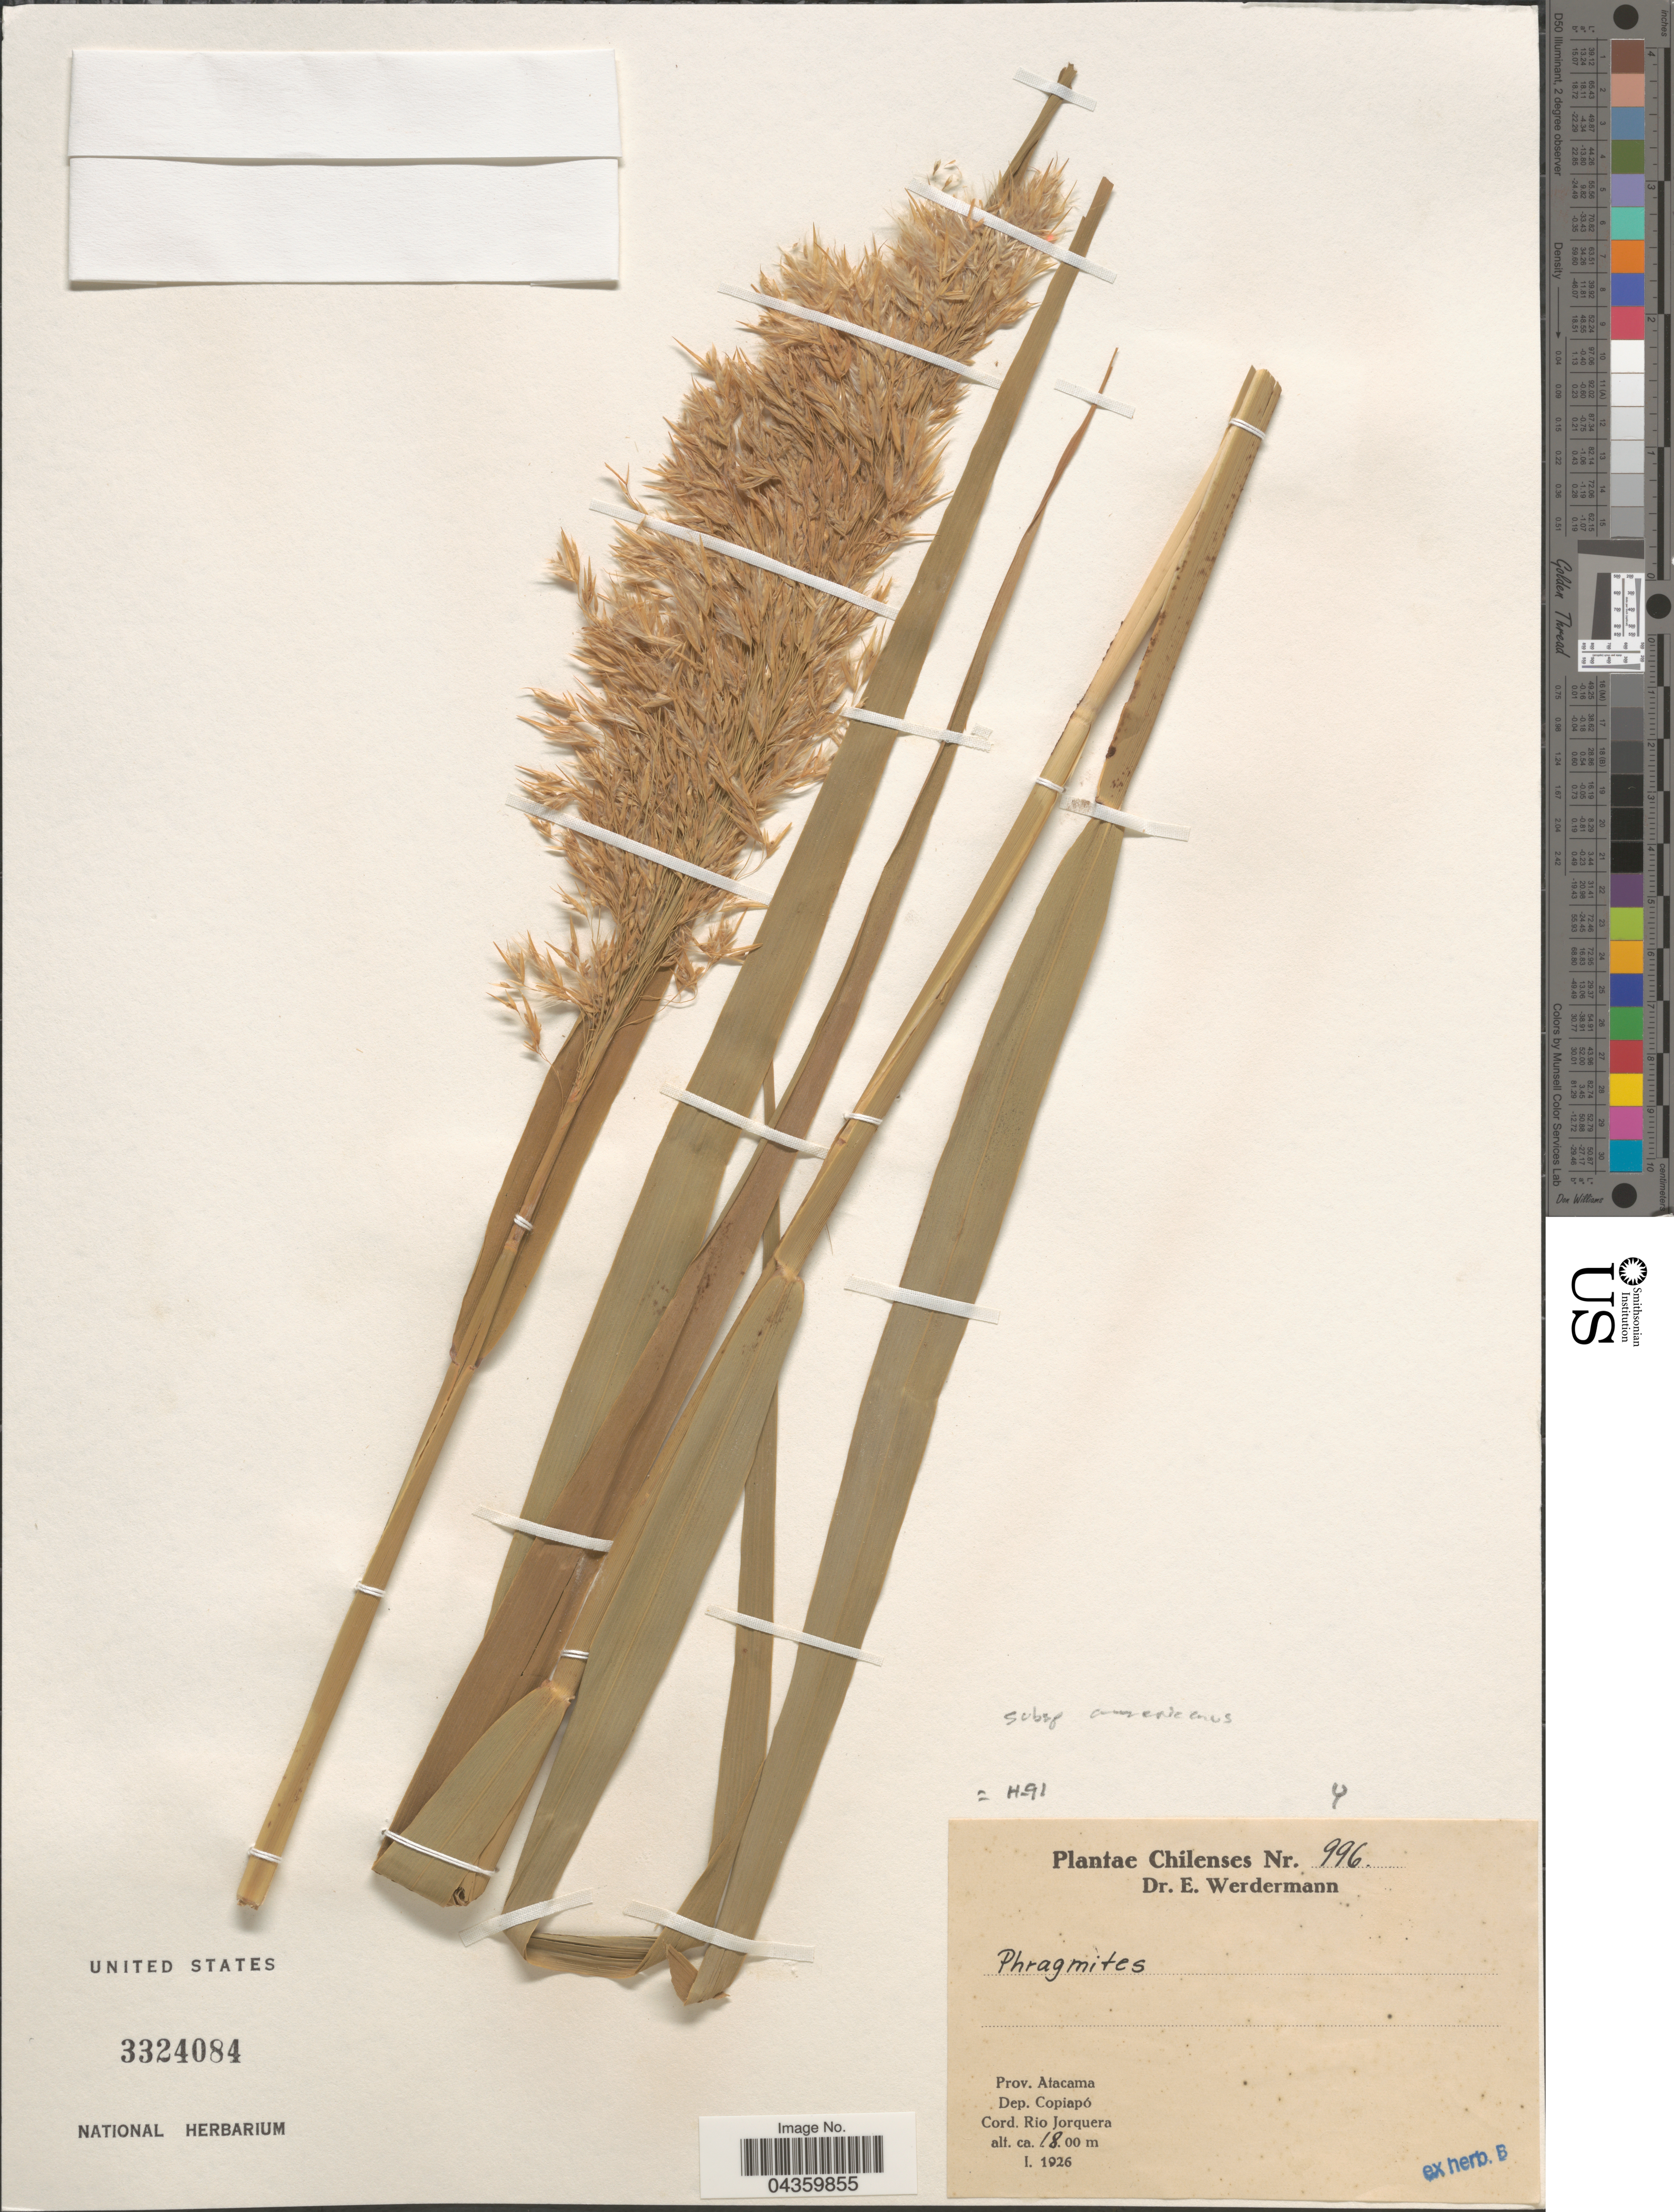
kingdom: Plantae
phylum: Tracheophyta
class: Liliopsida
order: Poales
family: Poaceae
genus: Phragmites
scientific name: Phragmites australis subsp. americanus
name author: Saltonstall & et al.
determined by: Soreng, Robert J., Research Associate (BOT), Smithsonian Institution - National Museum of Natural History (UNITED STATES)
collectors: E. Werdermann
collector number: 996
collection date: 1926-01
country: Chile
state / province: Atacama (III)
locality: Dep. Copiapó. Cord. Rio Jorquera.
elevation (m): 1800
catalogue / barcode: US 3324084